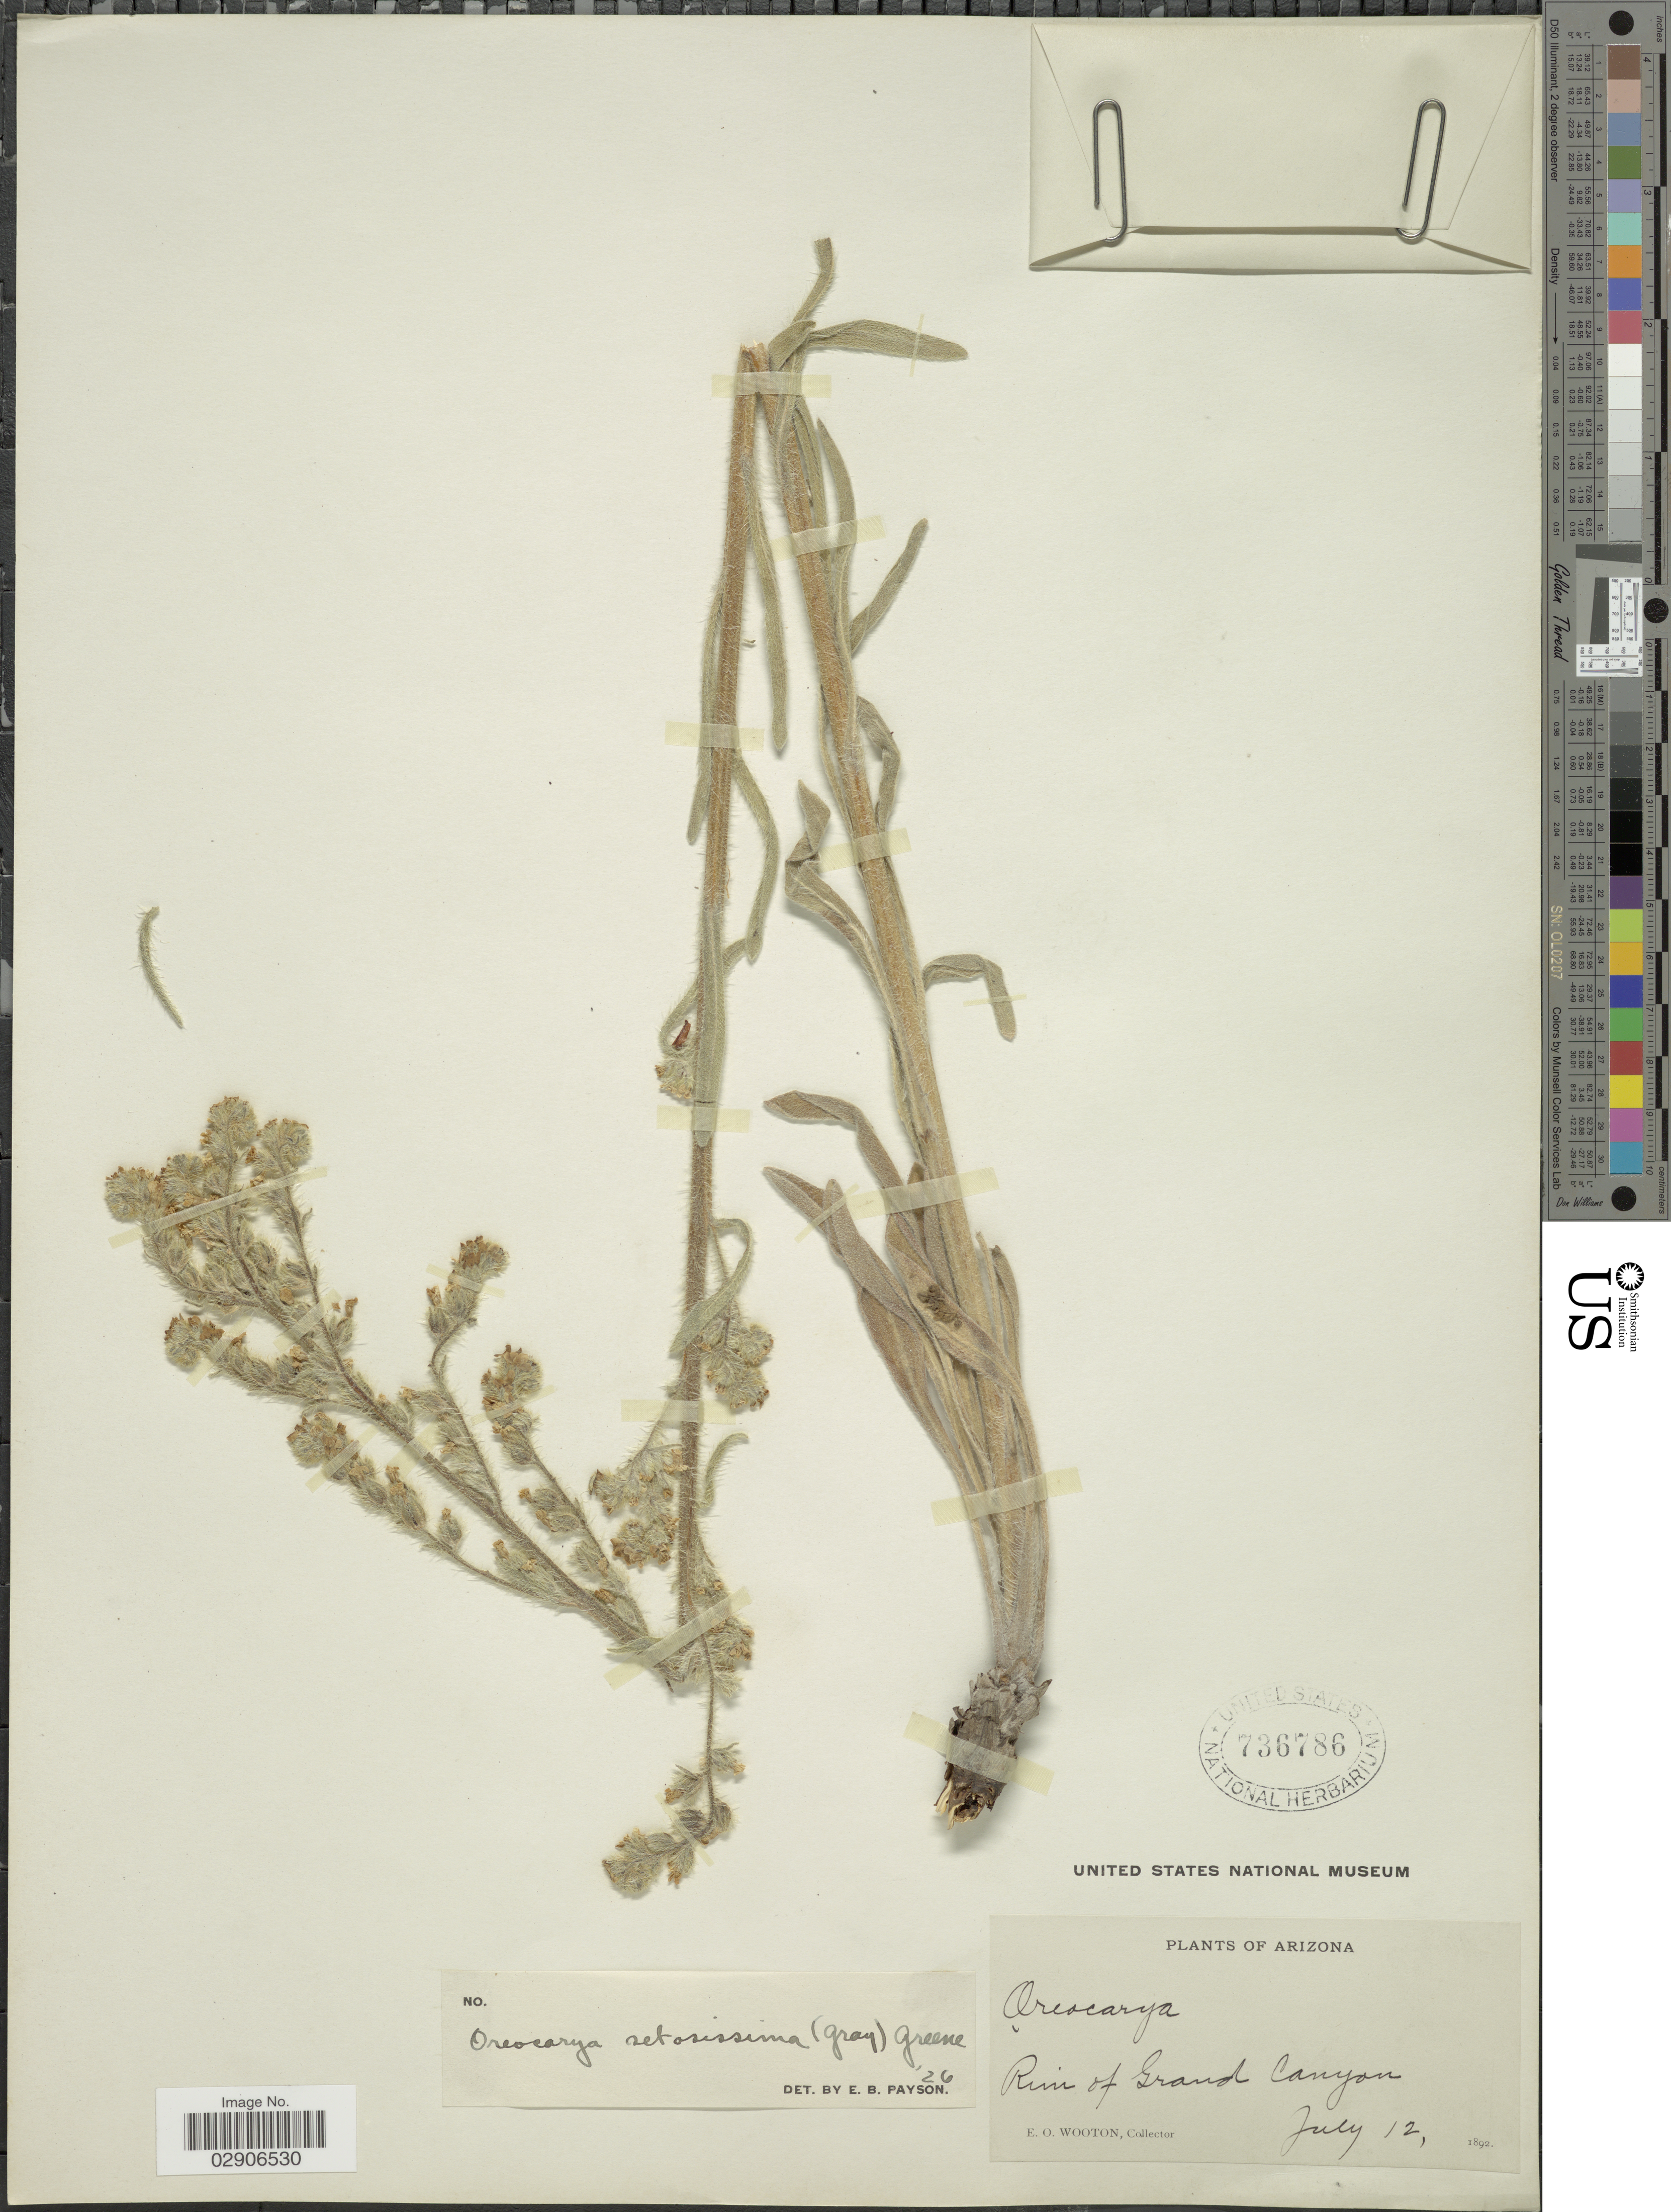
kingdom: Plantae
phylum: Tracheophyta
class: Magnoliopsida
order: Boraginales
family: Boraginaceae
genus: Oreocarya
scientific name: Oreocarya setosissima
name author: (A. Gray) Greene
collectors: E. O. Wooton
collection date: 1892-07-12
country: United States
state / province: Arizona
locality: Rim of Grand Canyon.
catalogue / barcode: US 736786